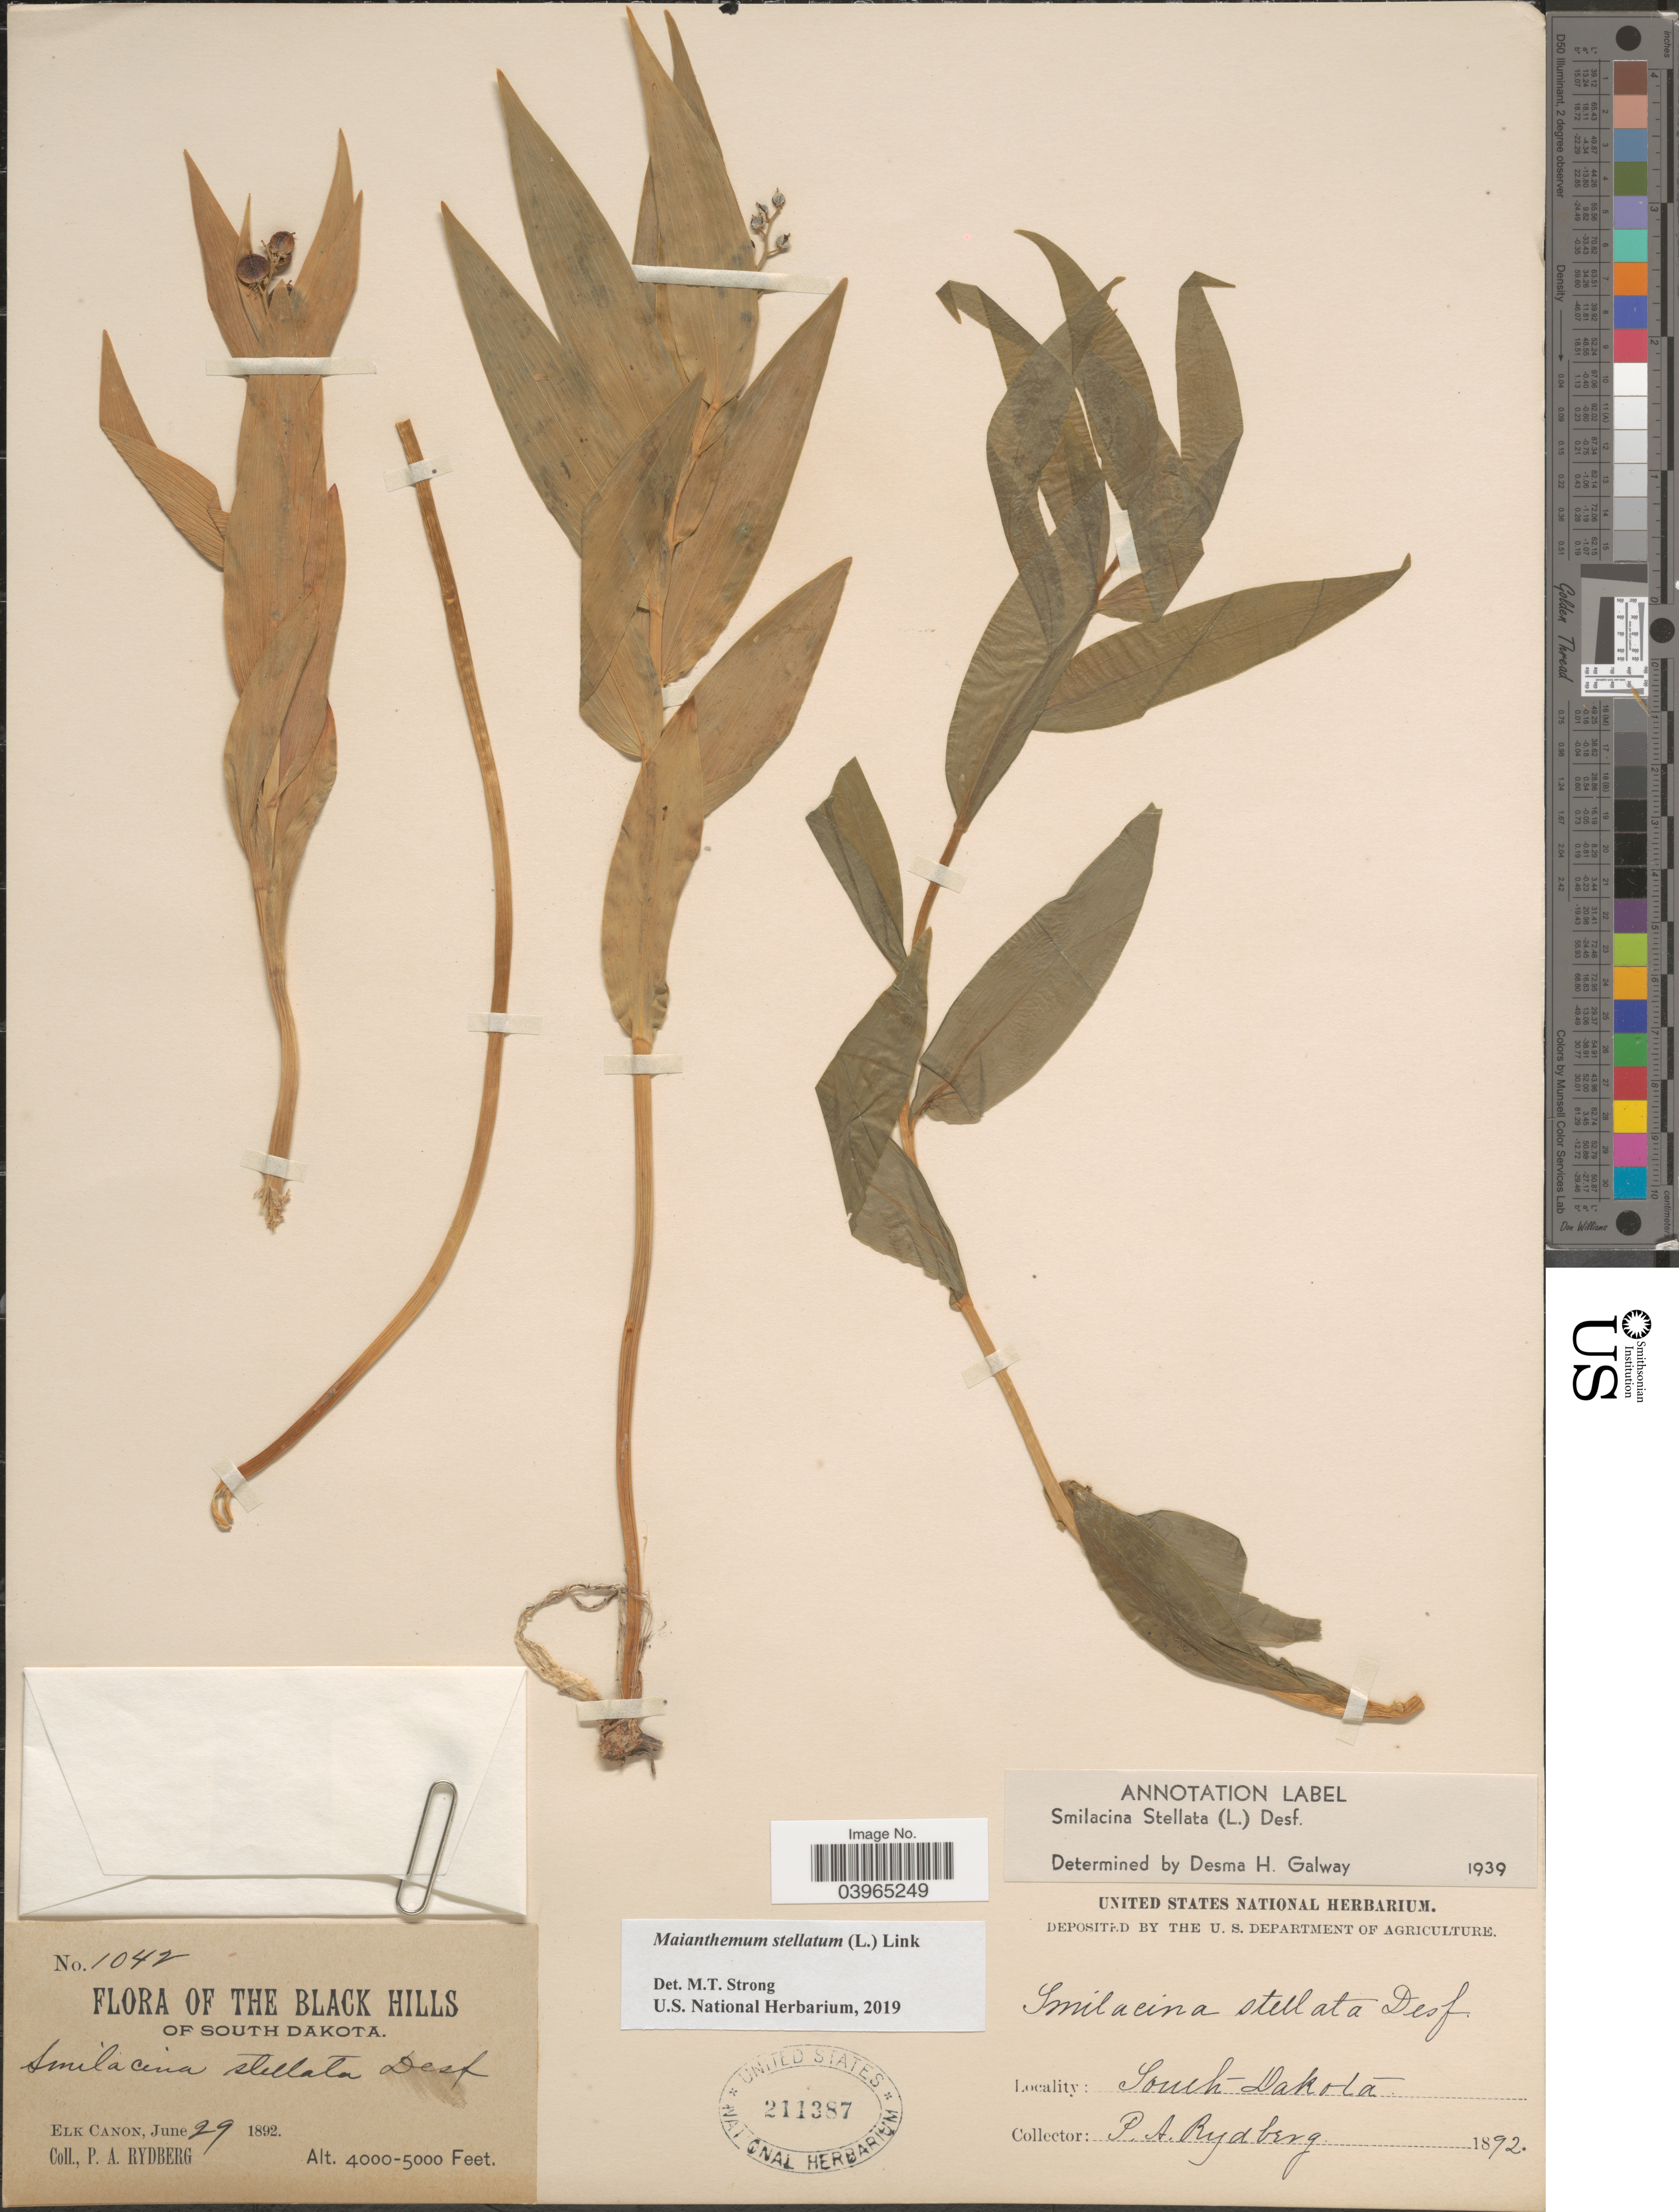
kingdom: Plantae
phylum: Tracheophyta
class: Liliopsida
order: Asparagales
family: Asparagaceae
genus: Maianthemum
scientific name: Maianthemum stellatum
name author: (L.) Link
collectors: P. A. Rydberg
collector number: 1042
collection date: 1892-06-29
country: United States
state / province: South Dakota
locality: The Black Hills of South Dakota. Elk Canon.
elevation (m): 1219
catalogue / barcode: US 211387